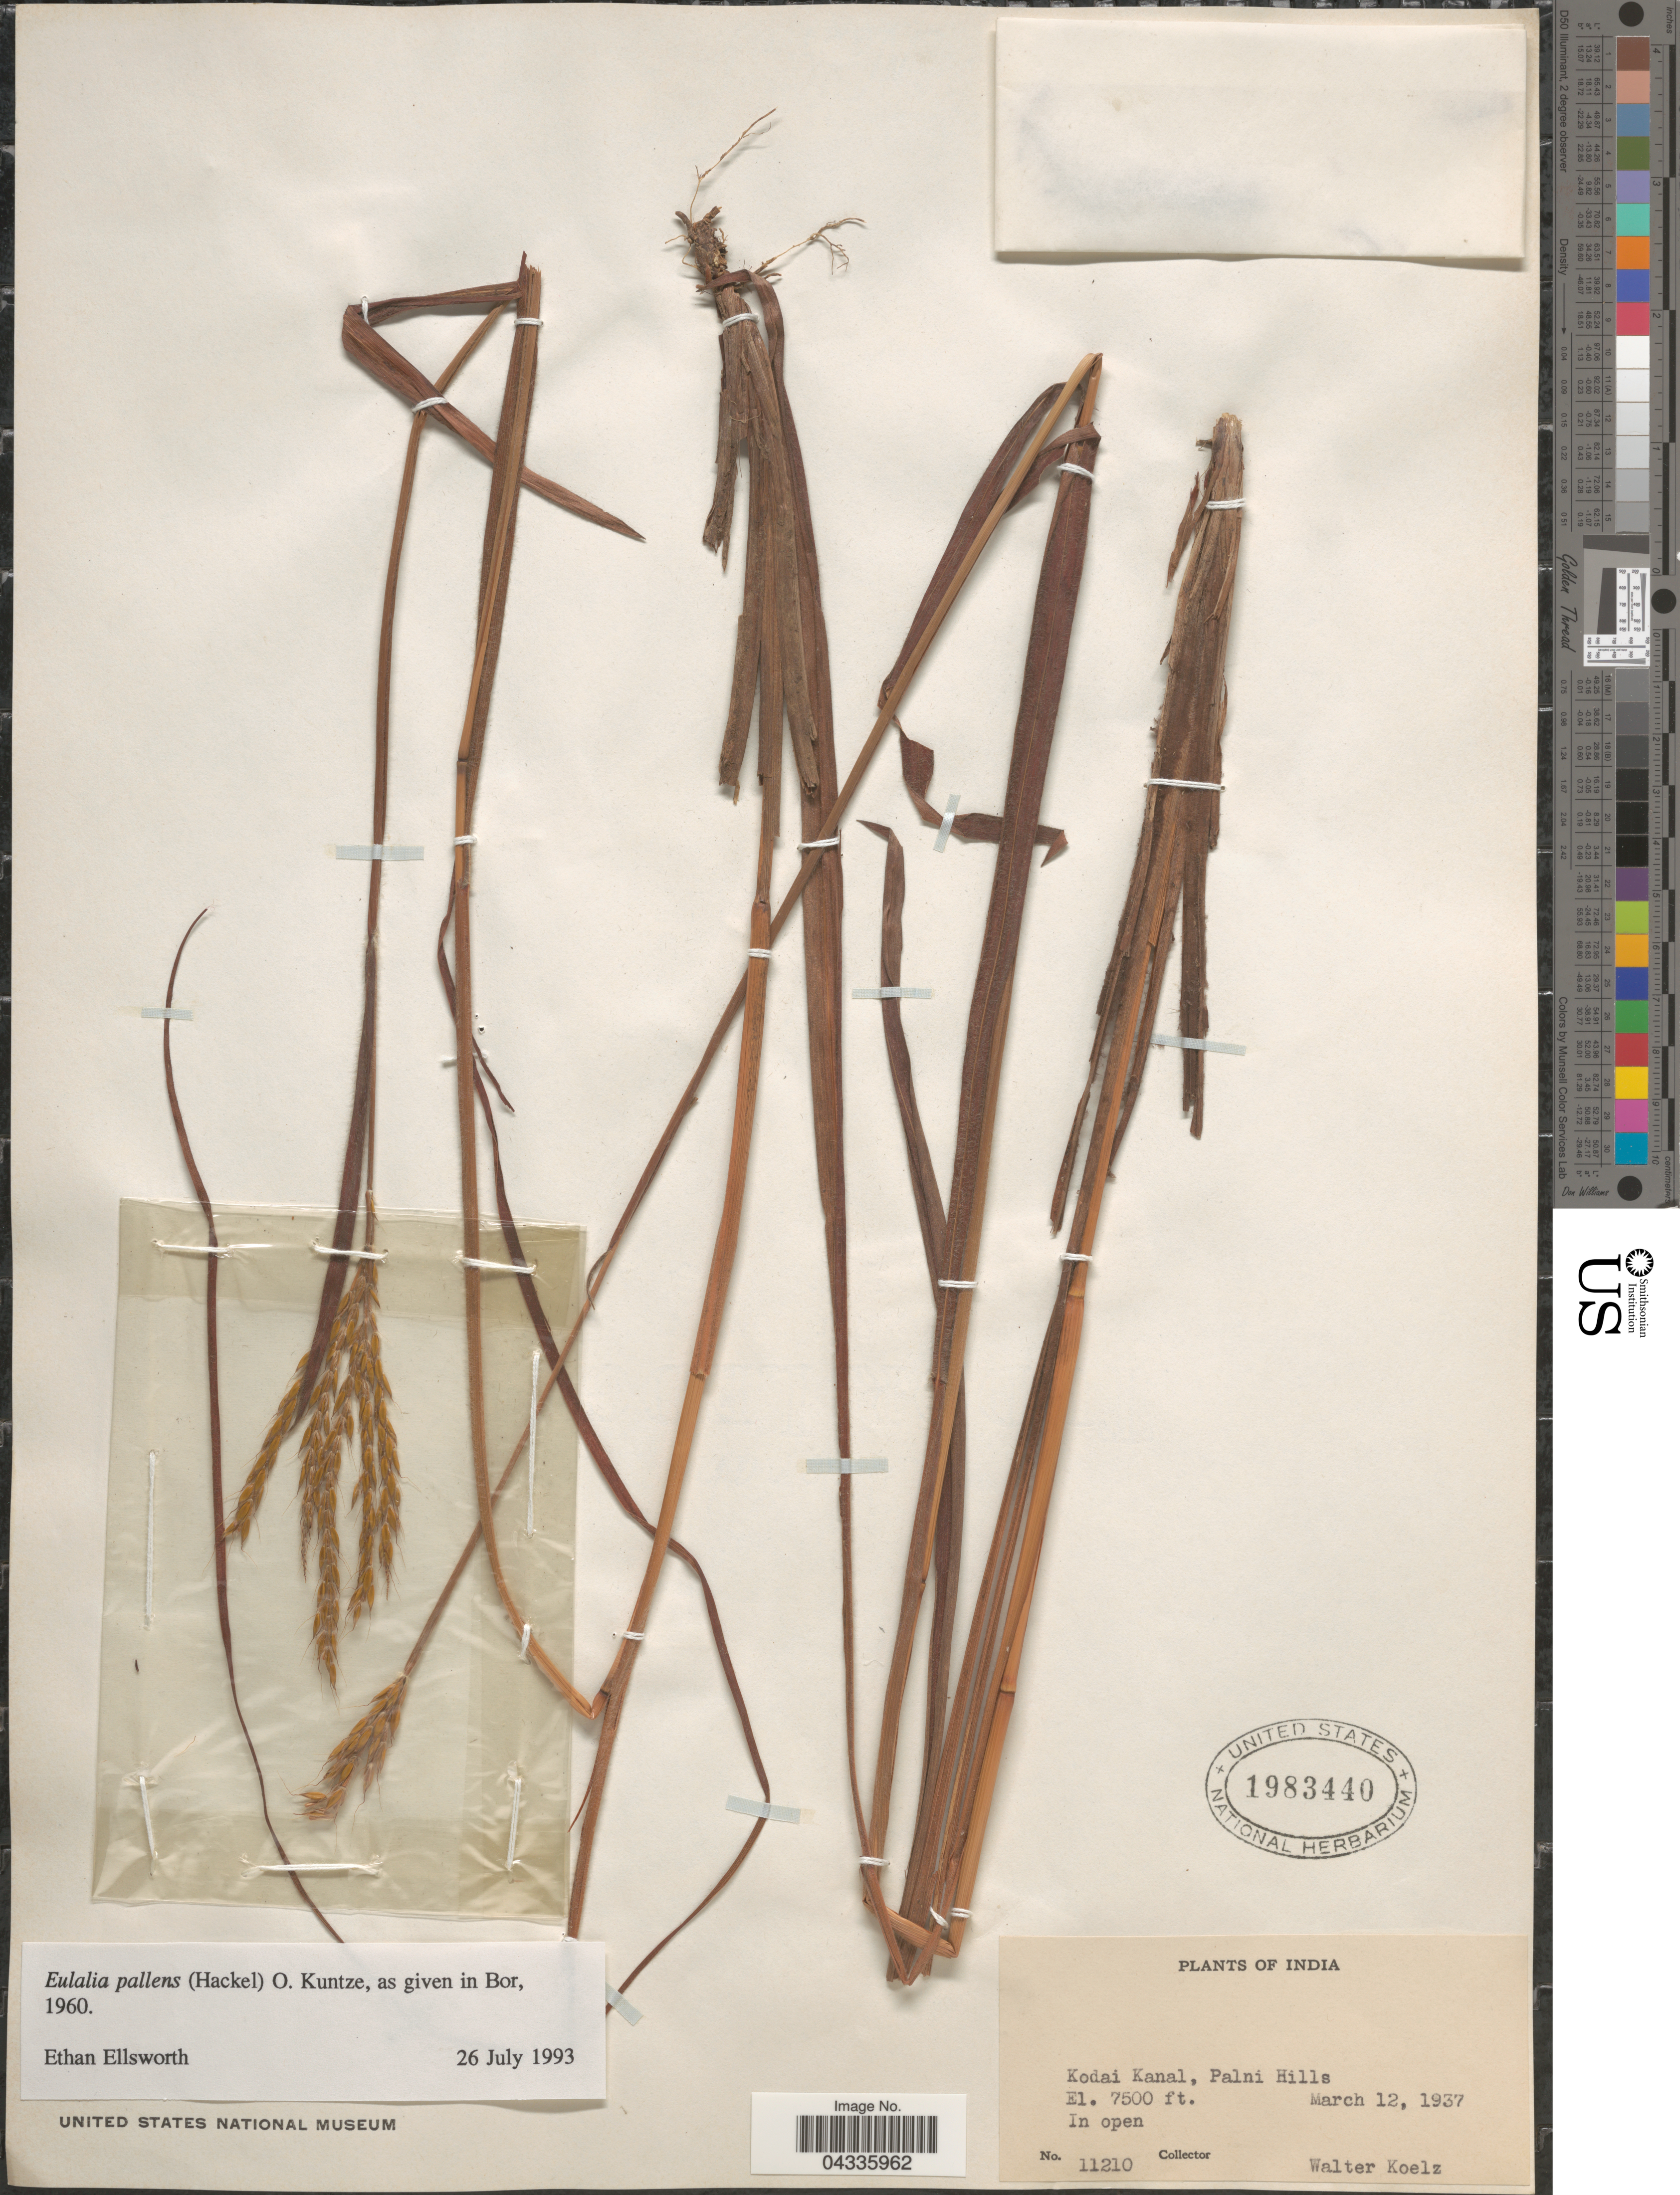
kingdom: Plantae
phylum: Tracheophyta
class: Liliopsida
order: Poales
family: Poaceae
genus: Eulalia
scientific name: Eulalia pallens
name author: (Hack.) Kuntze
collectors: W. N. Koelz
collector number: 11210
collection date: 1937-03-12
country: India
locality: Kodai Kanal, Palni Hills.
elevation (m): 2286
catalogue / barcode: US 1983440